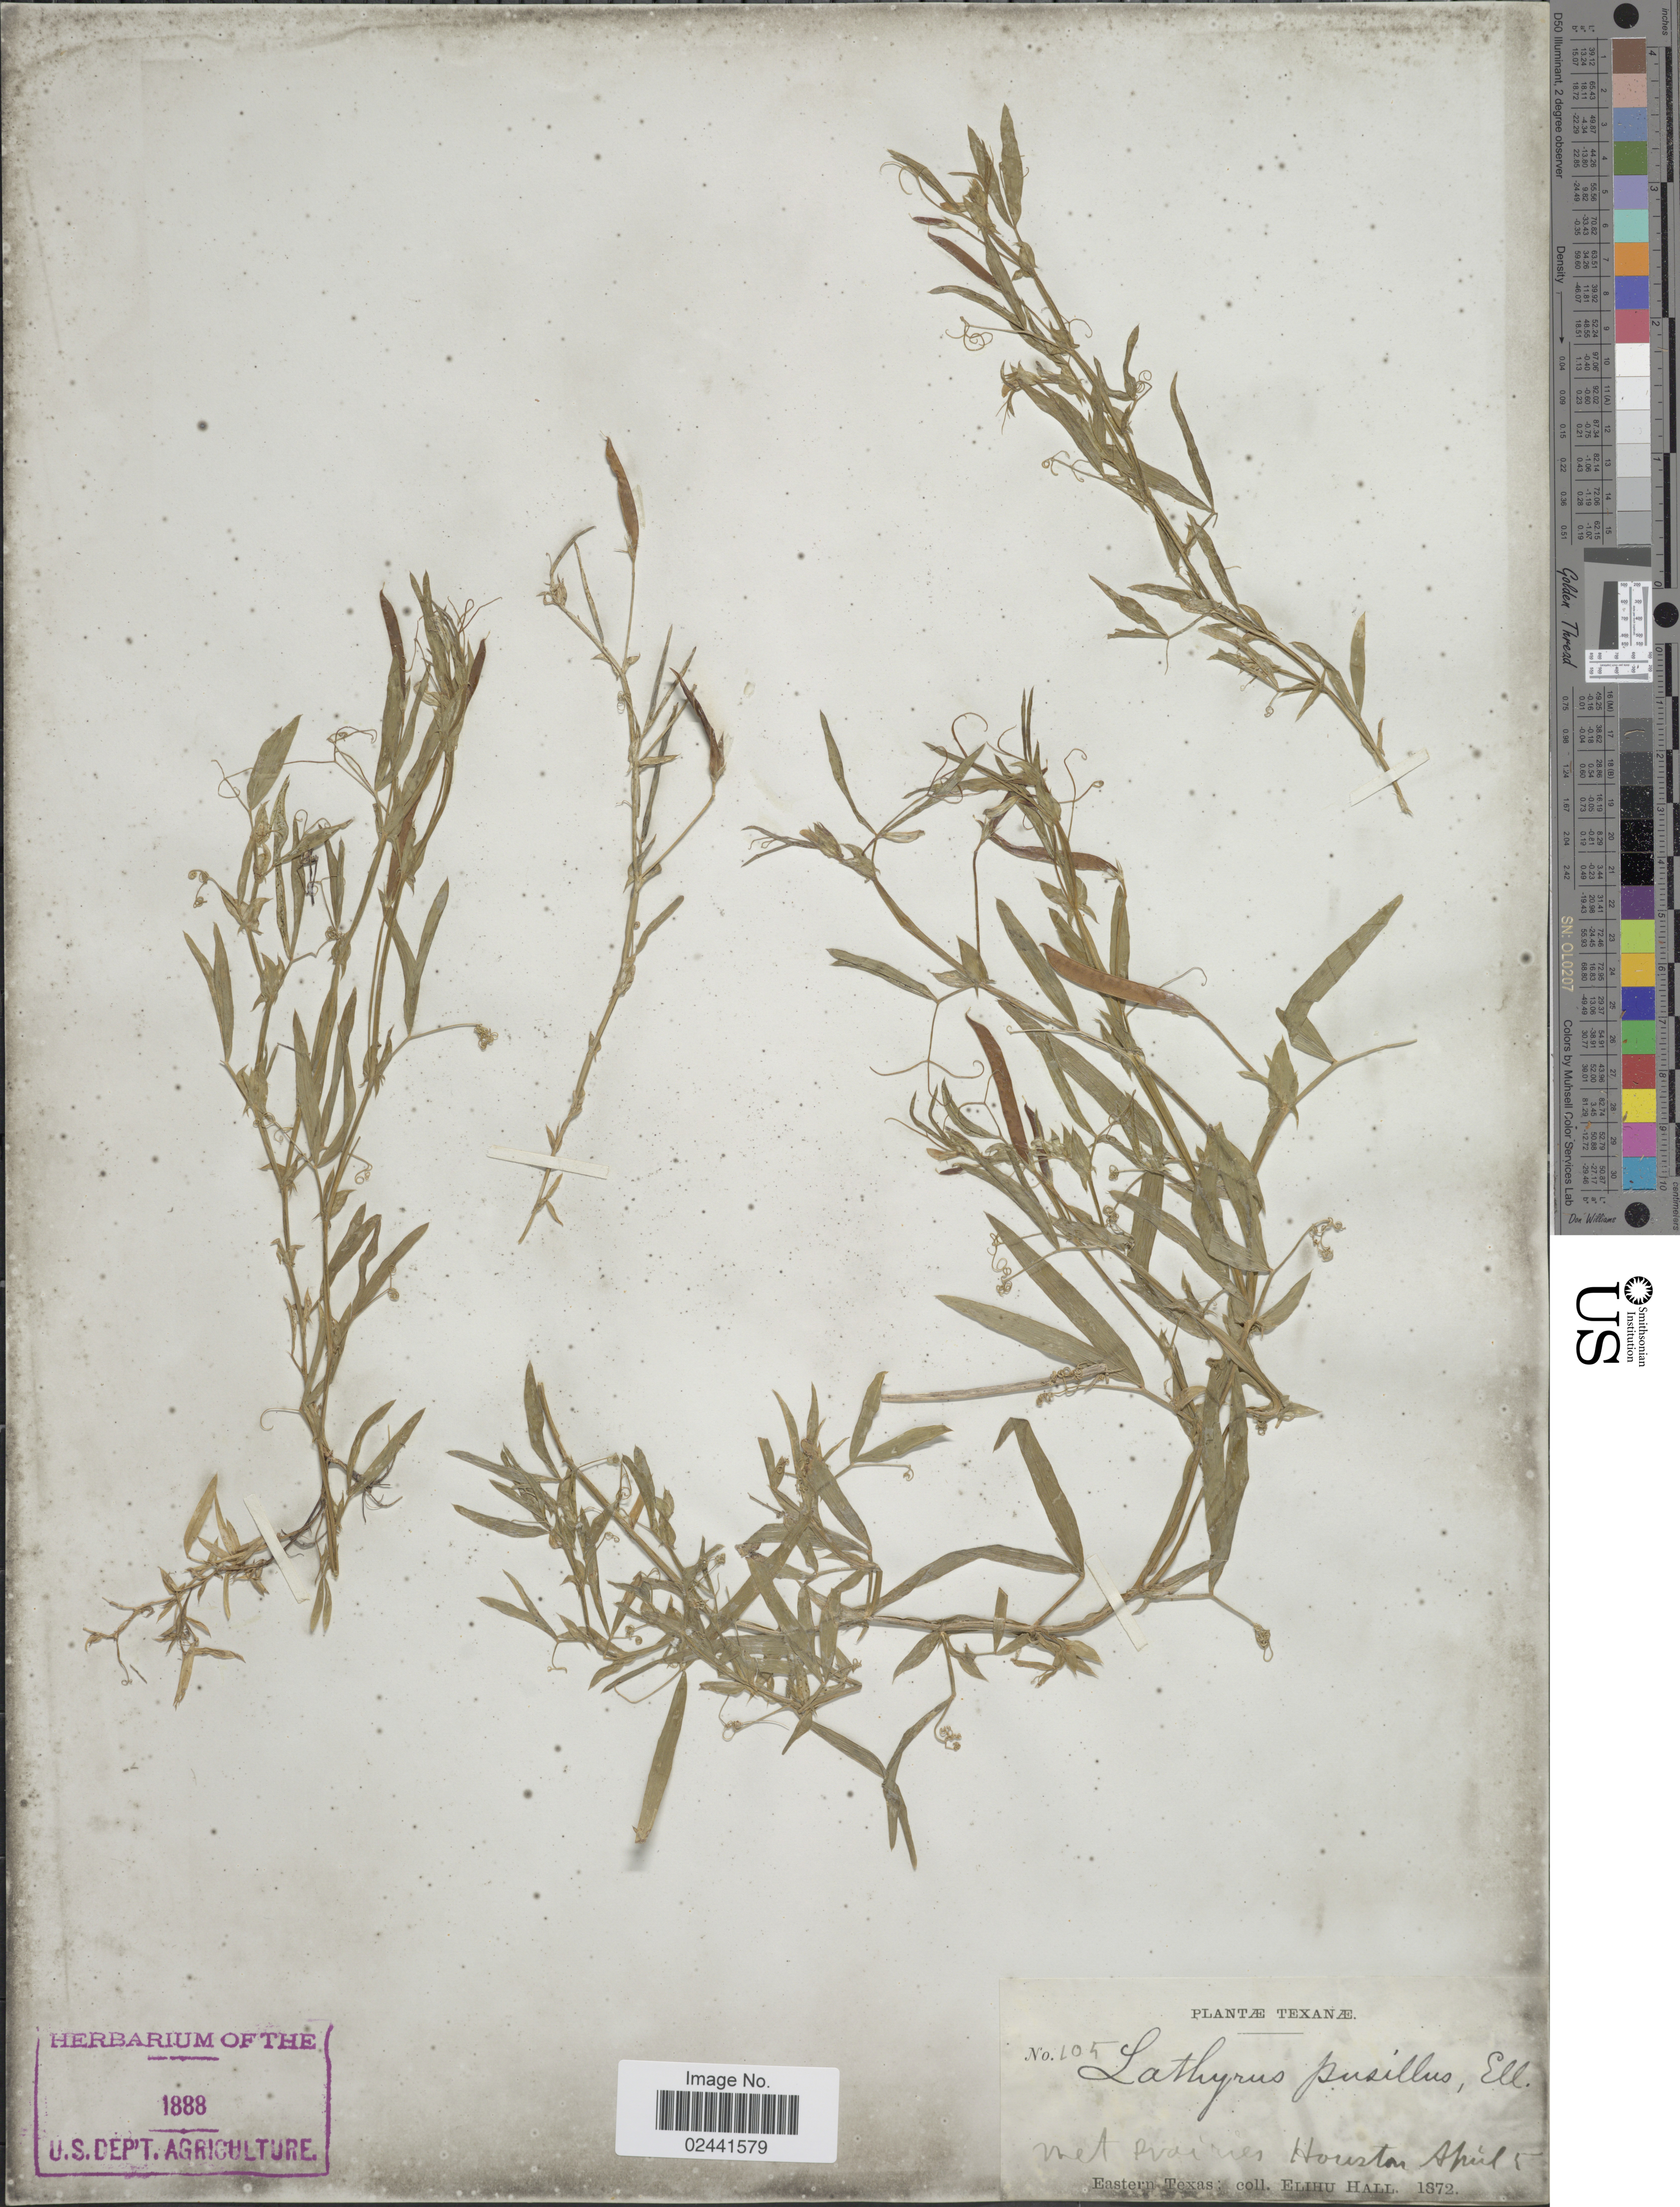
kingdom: Plantae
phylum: Tracheophyta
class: Magnoliopsida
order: Fabales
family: Fabaceae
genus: Lathyrus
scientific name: Lathyrus pusillus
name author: Elliott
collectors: E. Hall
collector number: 105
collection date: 1872-04-05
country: United States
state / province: Texas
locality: Wet prairies Houston, Eastern Texas